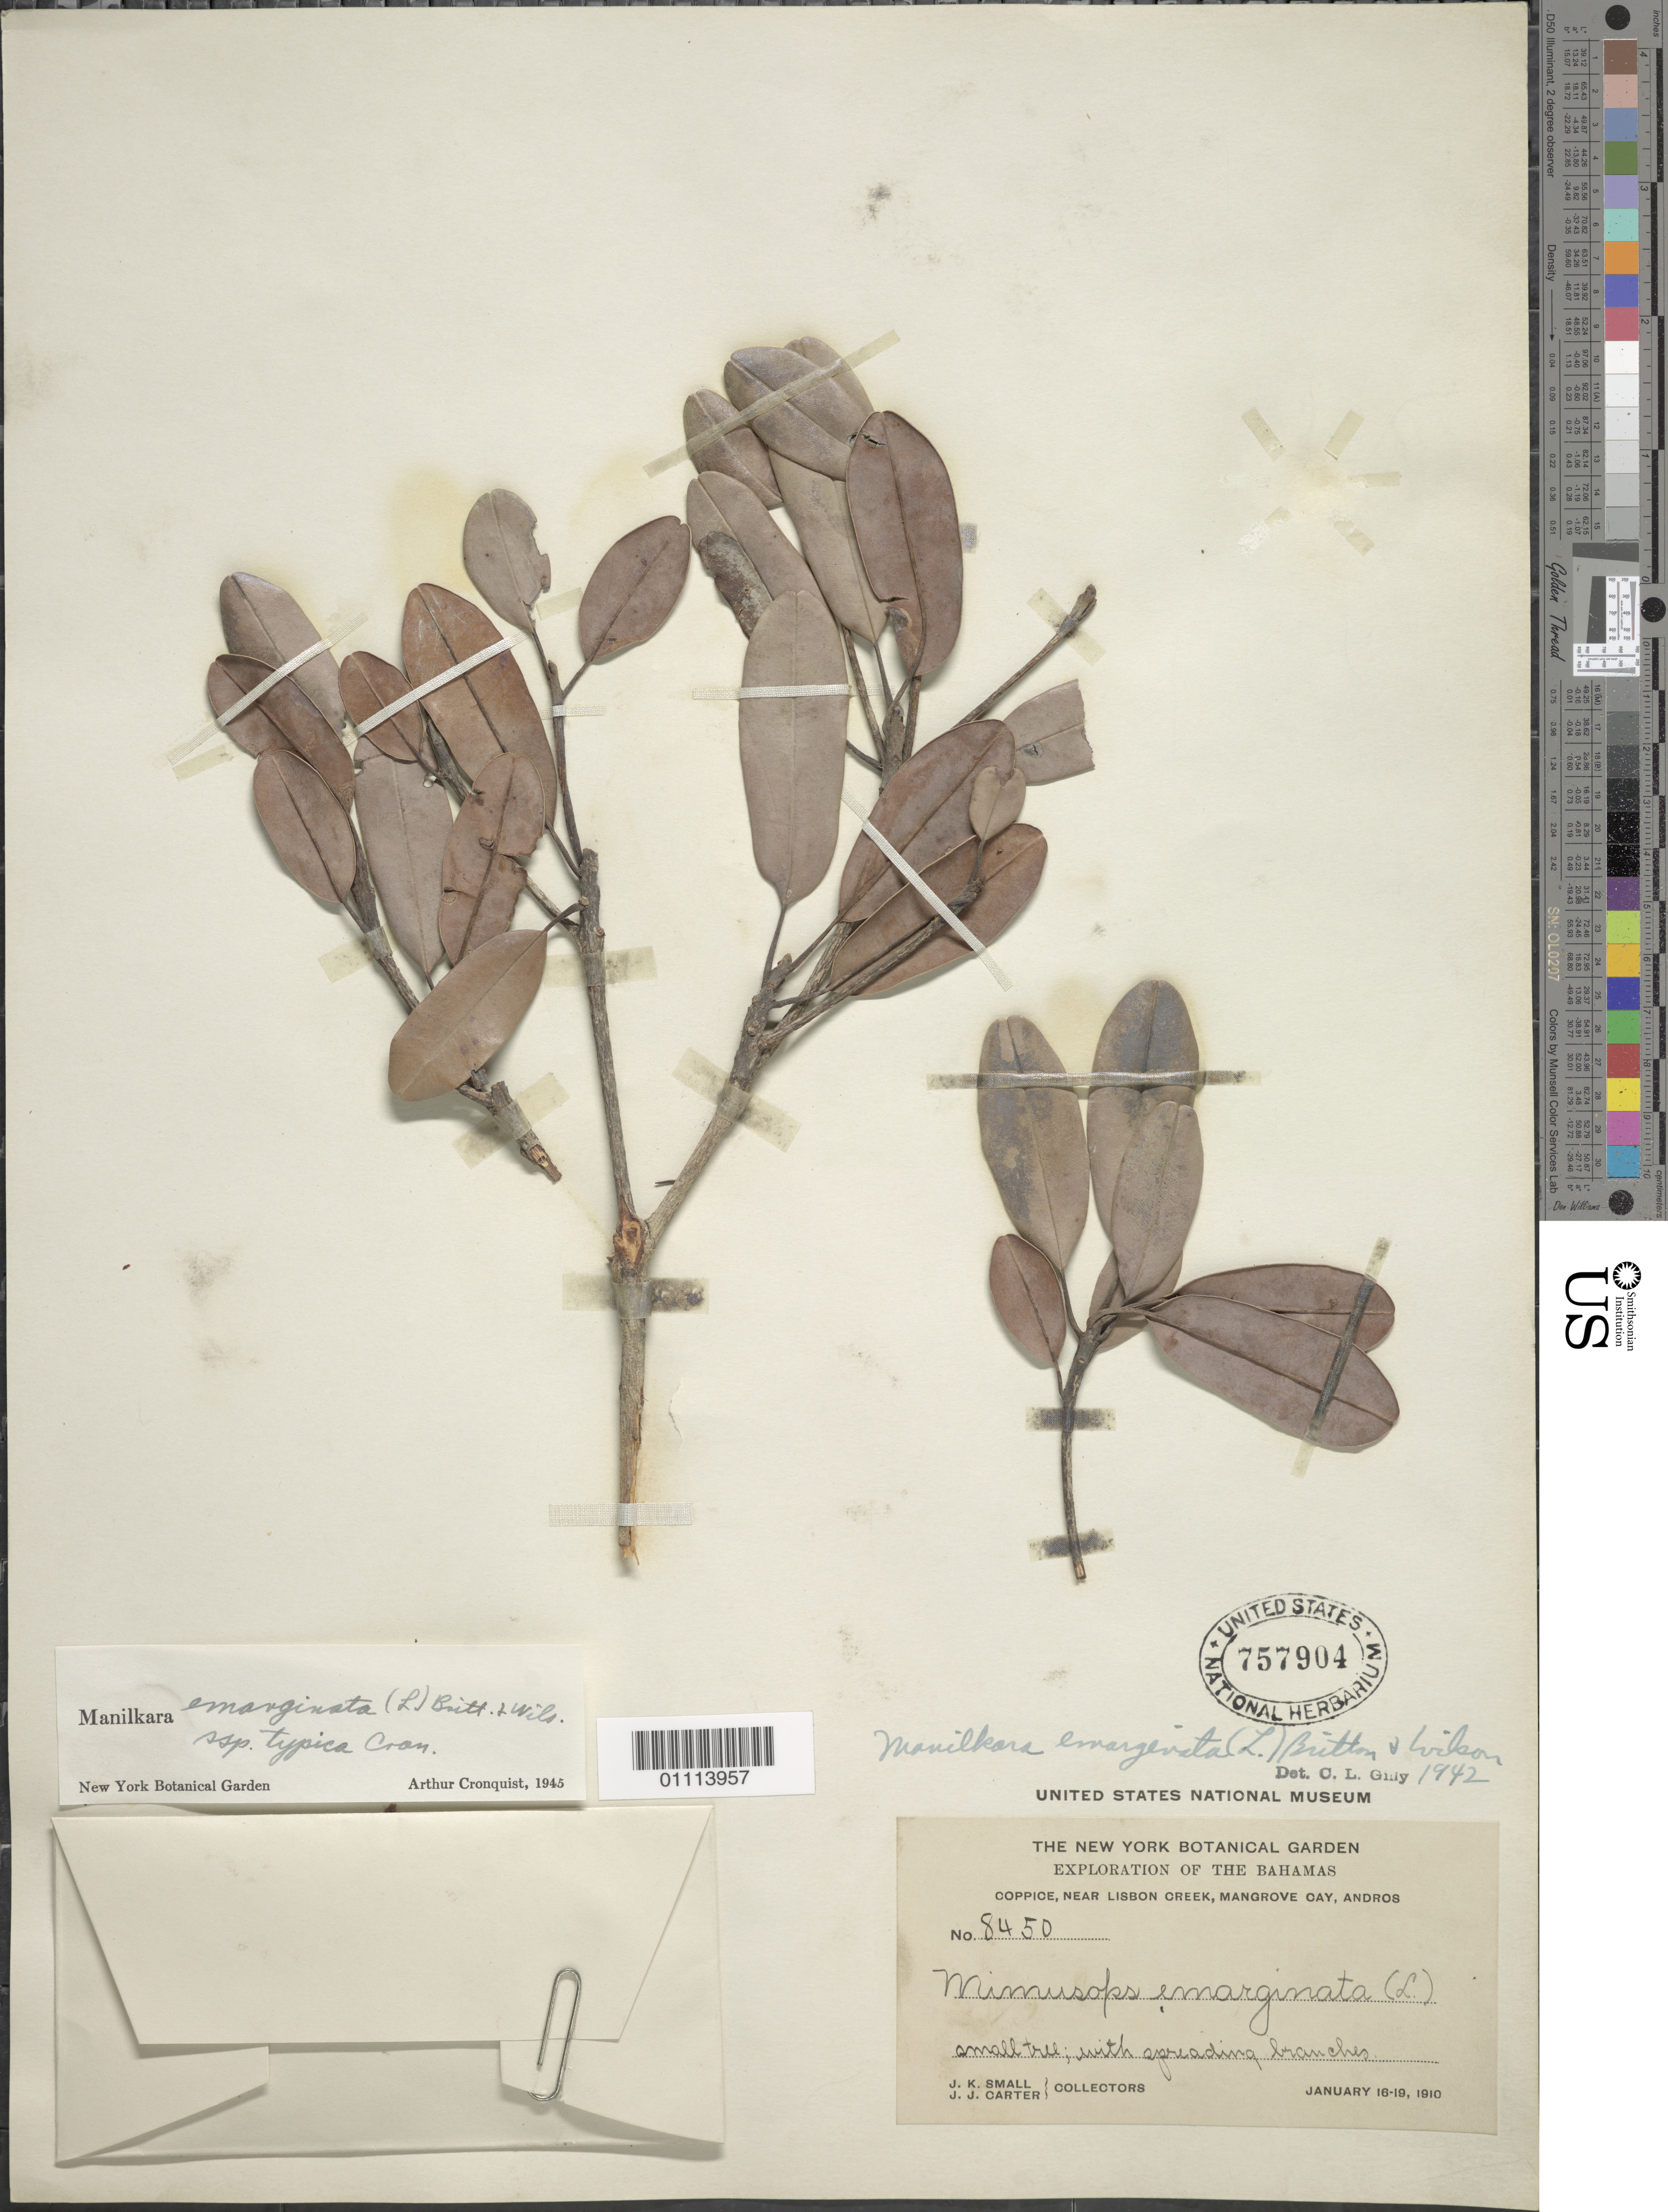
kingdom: Plantae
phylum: Tracheophyta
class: Magnoliopsida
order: Ericales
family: Sapotaceae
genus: Manilkara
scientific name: Manilkara emarginata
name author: (L.) Britton & P. Wilson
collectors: J. K. Small & J. J. Carter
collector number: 8450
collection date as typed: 16 Jan 1910 to 19 Jan 1910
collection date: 1910-01-16/1910-01-19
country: Bahamas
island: Andros I.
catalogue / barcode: US 757904